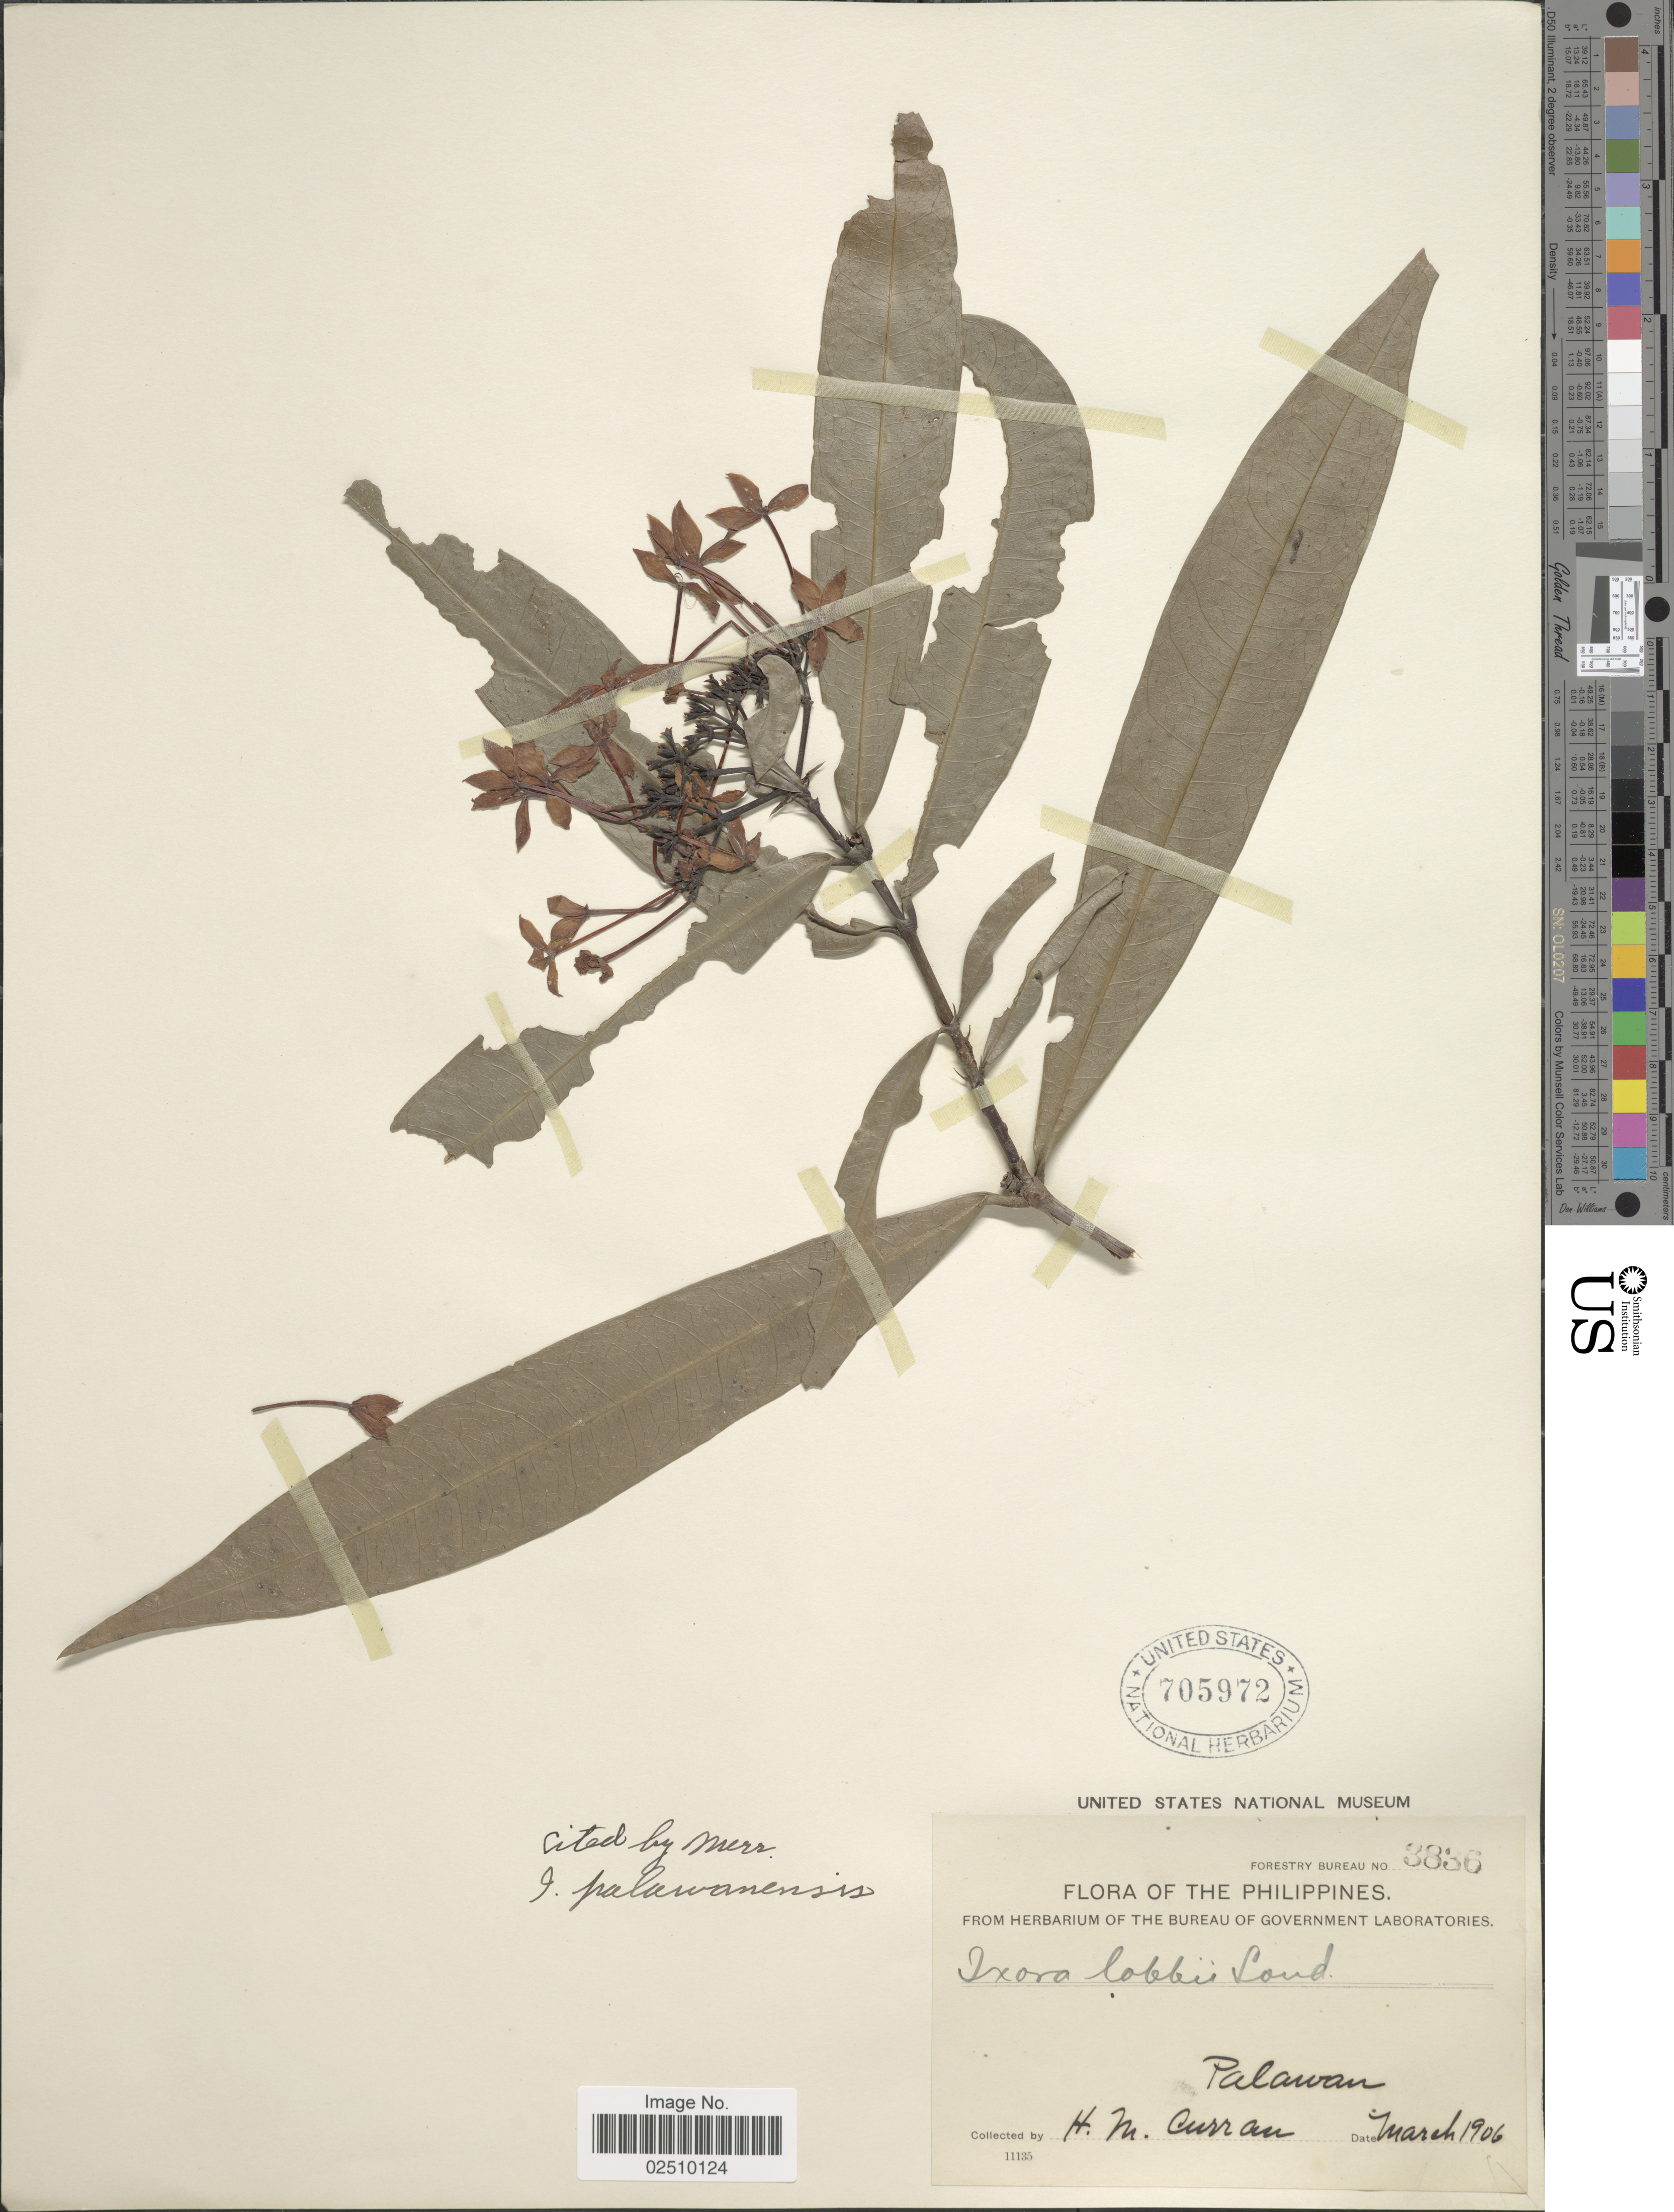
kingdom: Plantae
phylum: Tracheophyta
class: Magnoliopsida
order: Gentianales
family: Rubiaceae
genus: Ixora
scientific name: Ixora palawanensis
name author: Merr.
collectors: H. M. Curran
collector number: Forestry Bureau 3836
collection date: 1906-03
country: Philippines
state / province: Mimaropa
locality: Palawan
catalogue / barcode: US 705972